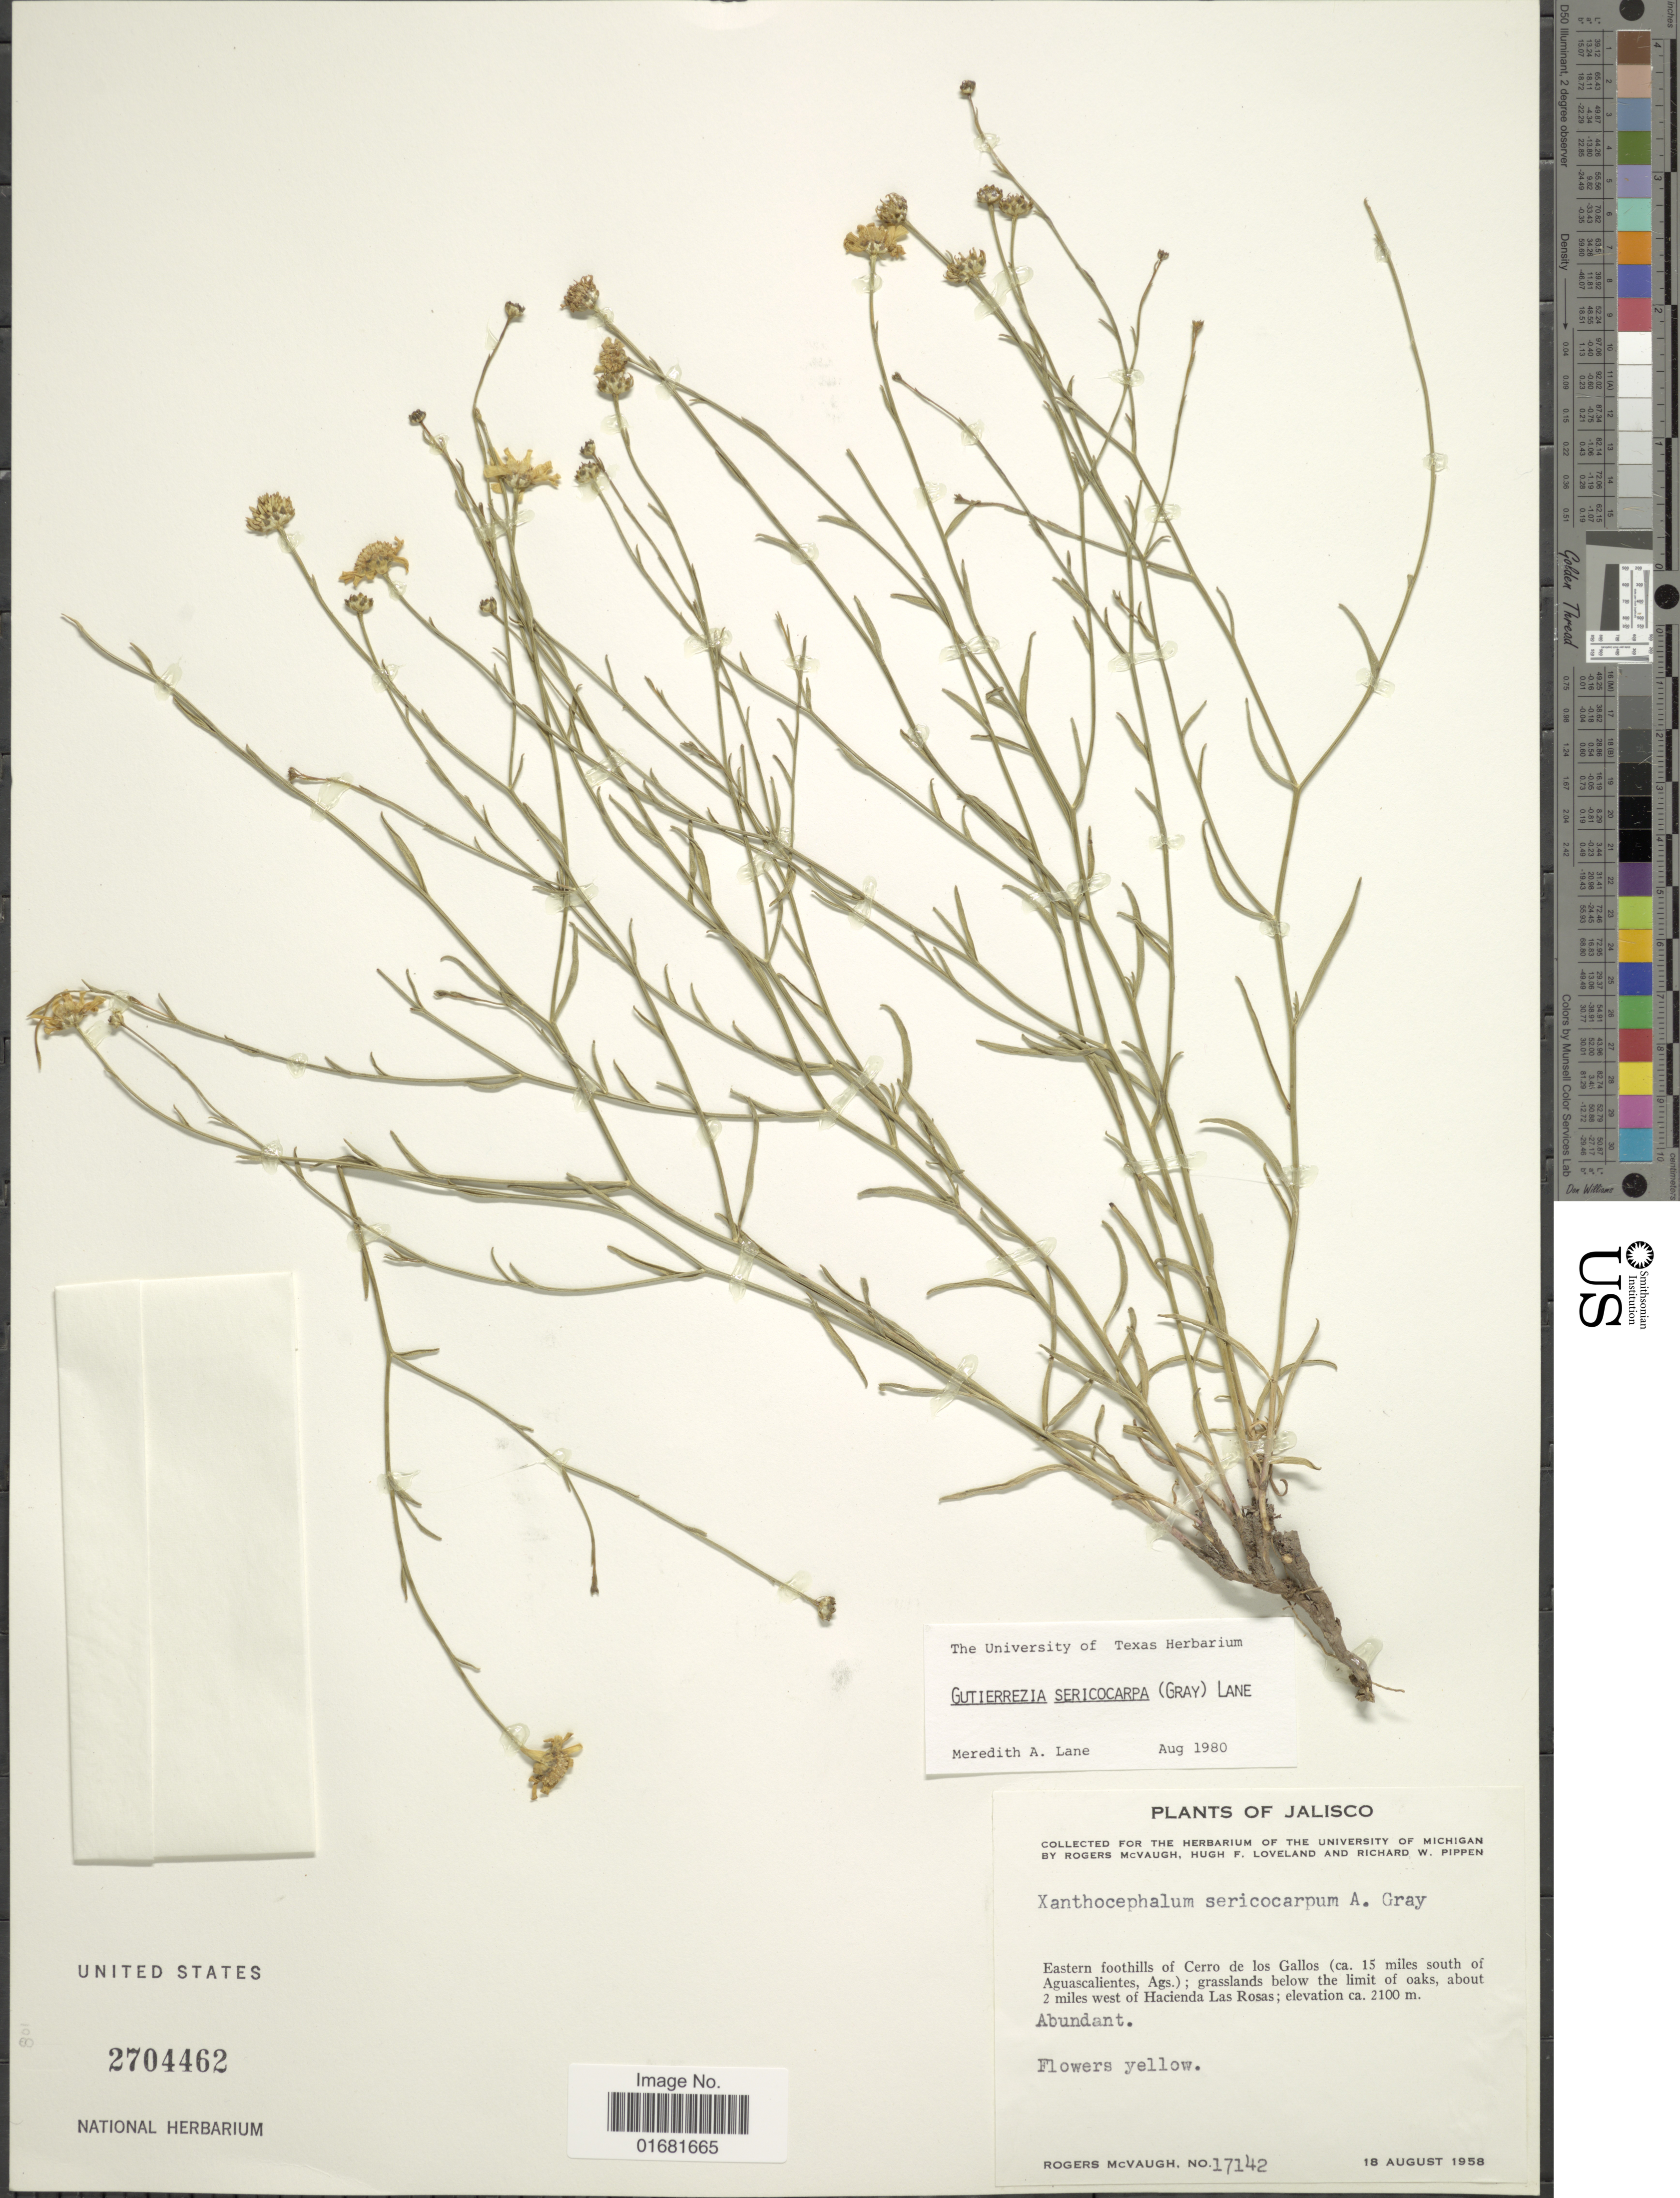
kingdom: Plantae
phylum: Tracheophyta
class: Magnoliopsida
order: Asterales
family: Asteraceae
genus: Gutierrezia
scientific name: Gutierrezia sericocarpa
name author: (A. Gray) M.A. Lane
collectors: R. McVaugh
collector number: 17142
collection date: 1958-08-18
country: Mexico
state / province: Jalisco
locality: Eastern foothills of Cerro de los Gallos (ca. 15 miles south of Aguascalientes, Ags.), about 2 miles west of Hacienda Las Rosas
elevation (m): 2100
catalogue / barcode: US 2704462